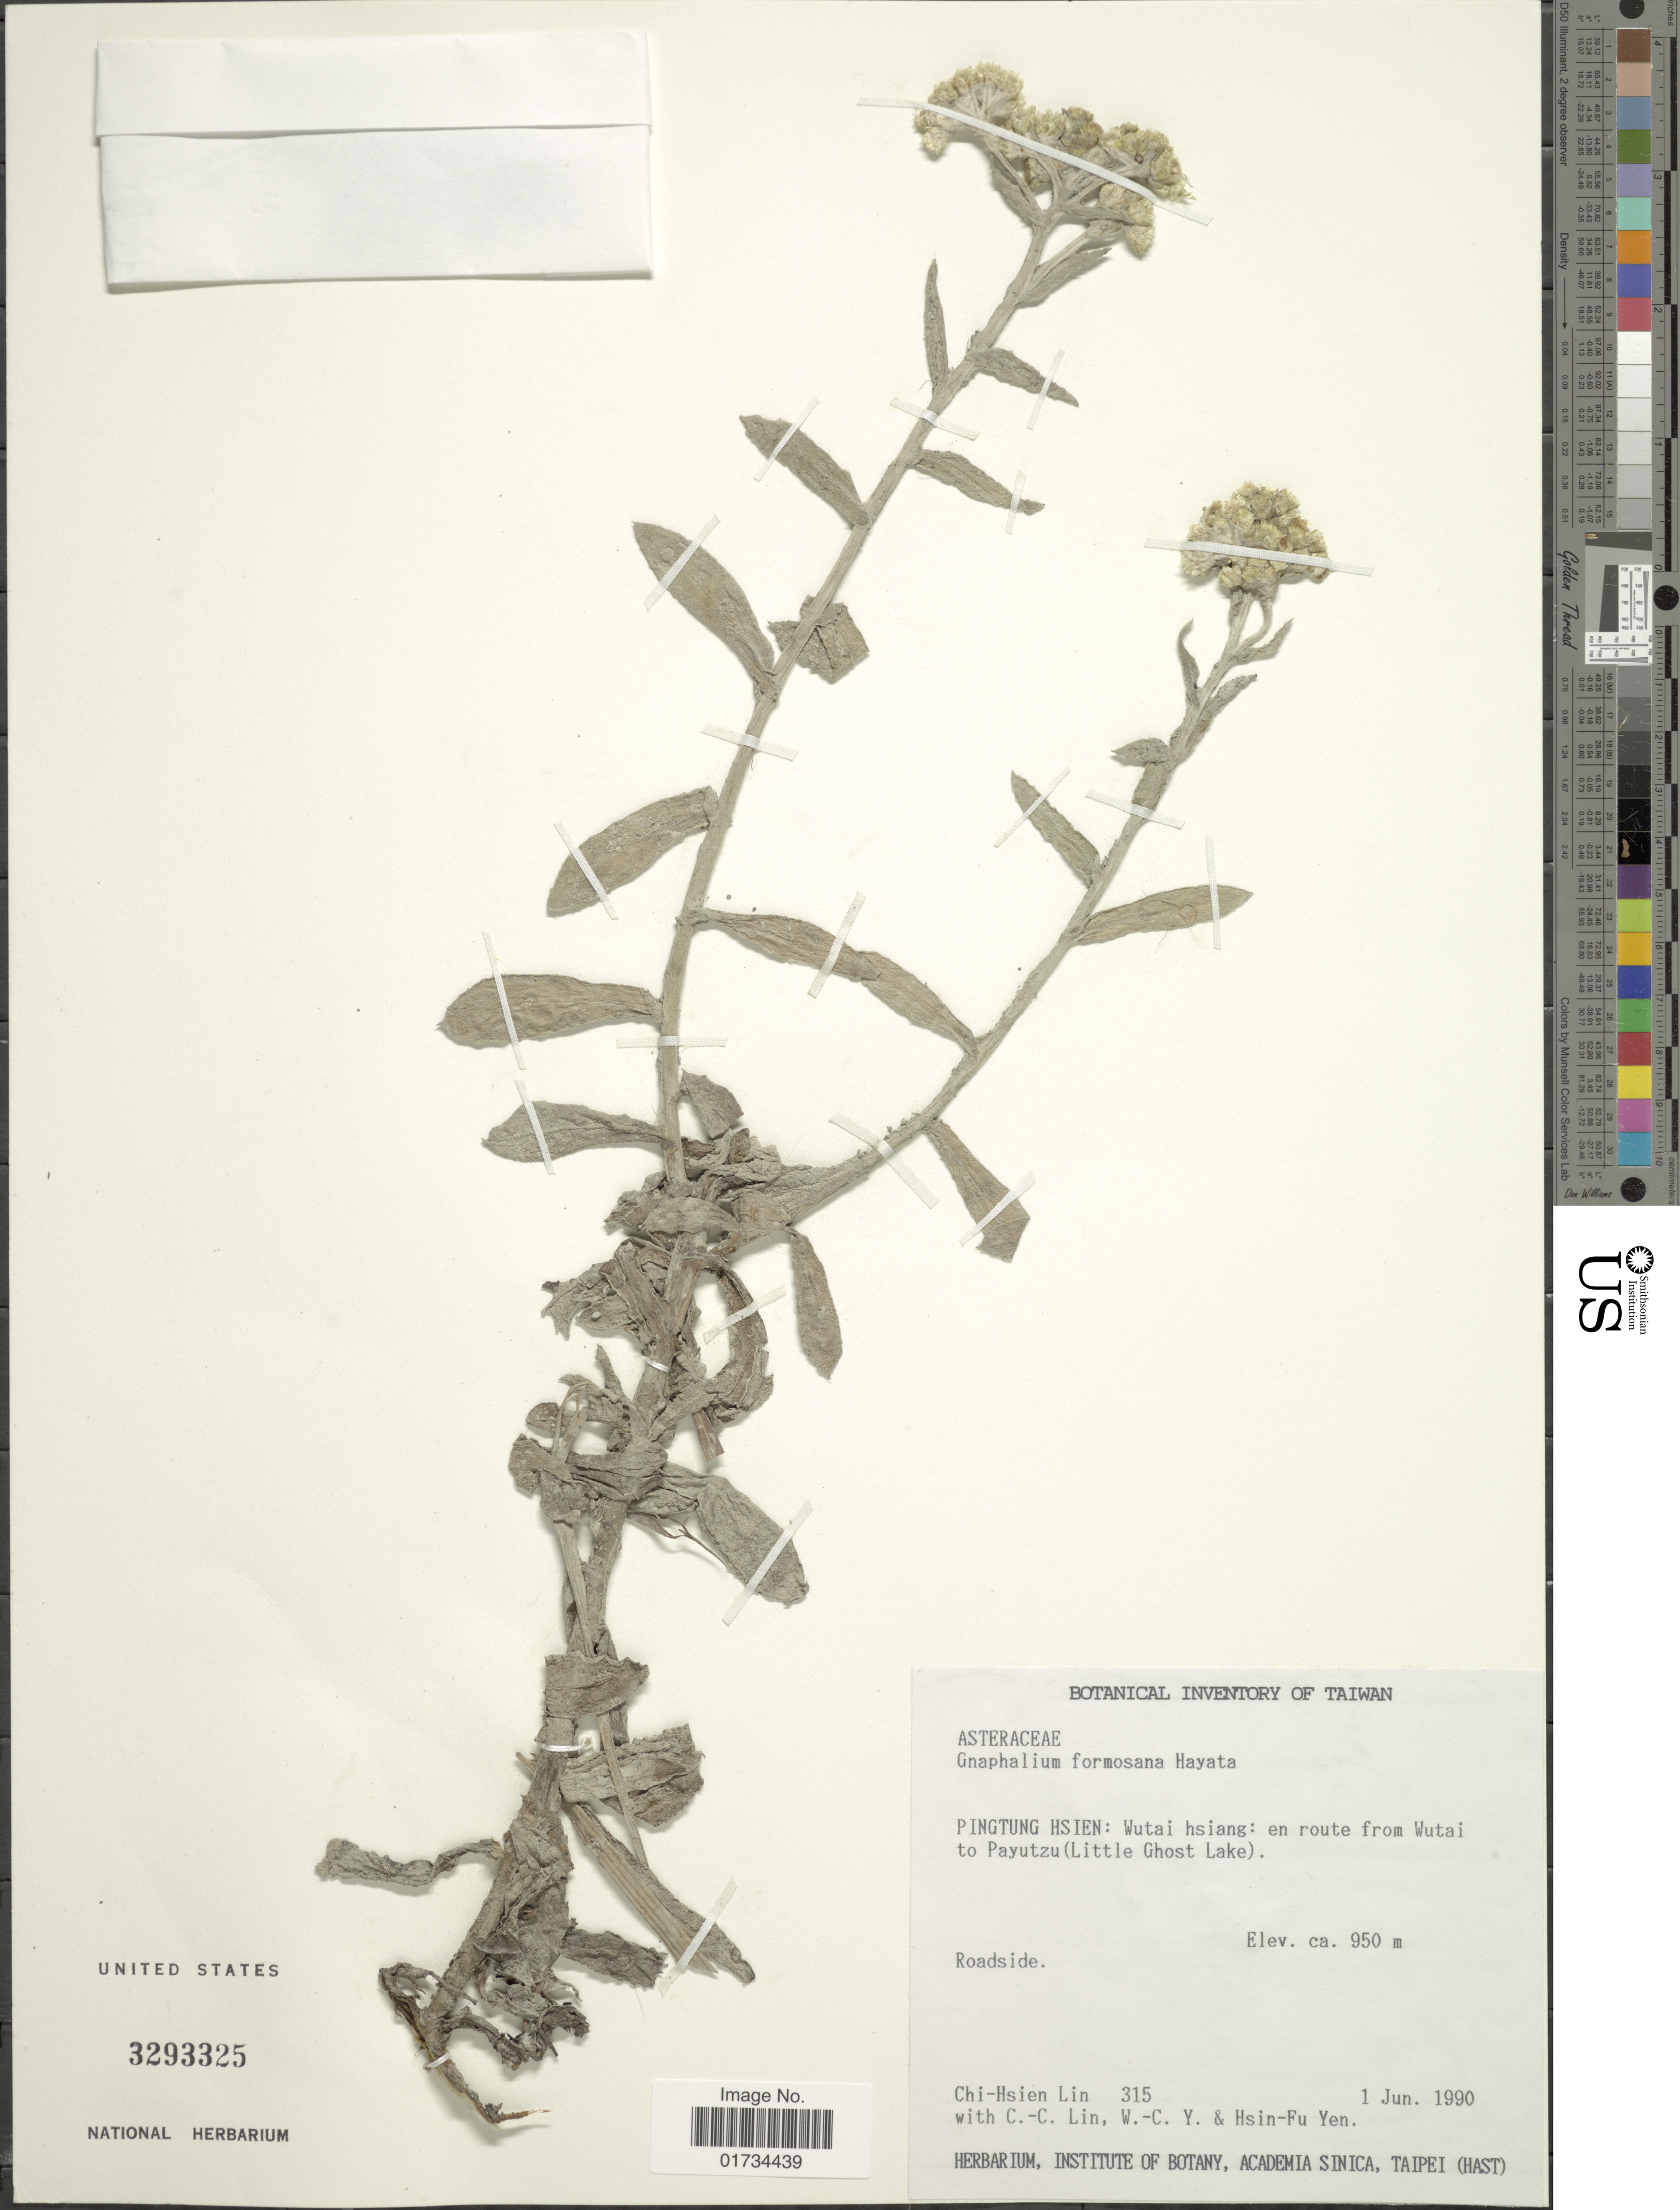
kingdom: Plantae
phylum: Tracheophyta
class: Magnoliopsida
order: Asterales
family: Asteraceae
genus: Anaphalis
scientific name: Anaphalis adnata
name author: DC.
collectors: C. Lin, C. Lin, W. Yen & H. Yen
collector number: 315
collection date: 1990-06-01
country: Taiwan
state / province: Pingtung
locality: Pingtung Hsien: Wutai hsiang: en route from Wutai to payutzu (Little Ghost Lake) Roadside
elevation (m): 950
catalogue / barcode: US 3293325